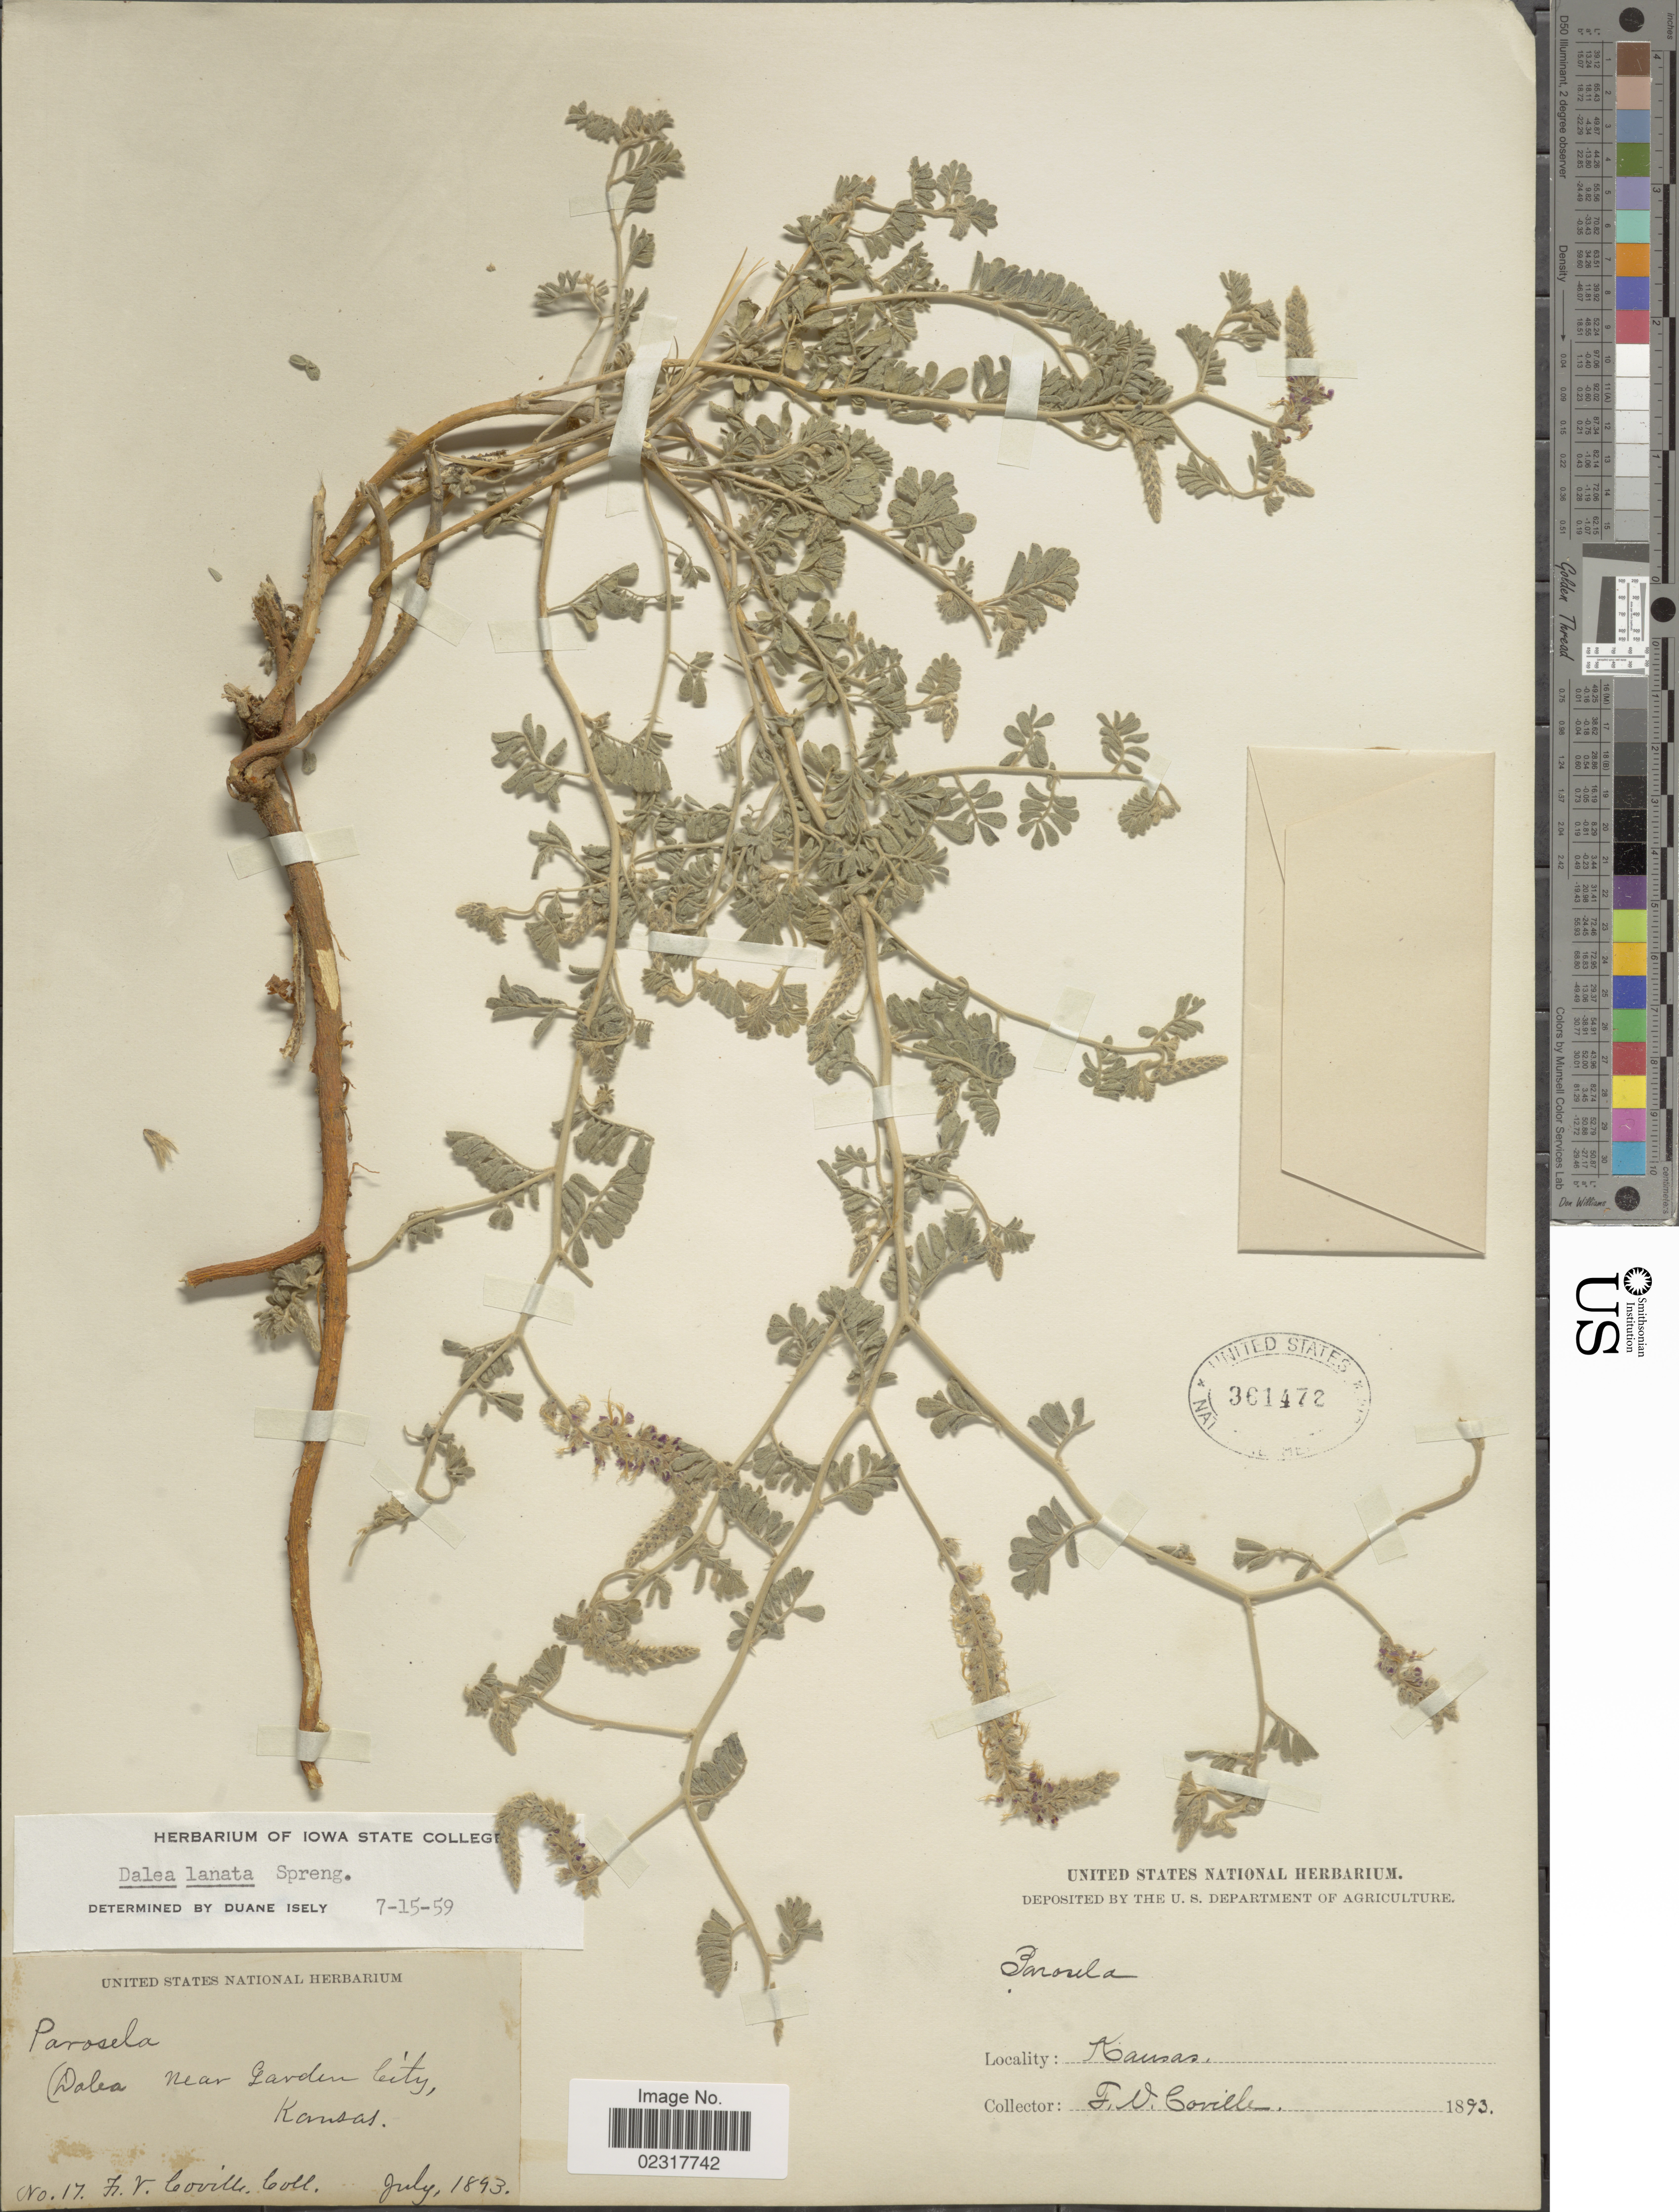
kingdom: Plantae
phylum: Tracheophyta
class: Magnoliopsida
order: Fabales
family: Fabaceae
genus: Dalea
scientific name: Dalea lanata var. lanata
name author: Spreng.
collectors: F. V. Coville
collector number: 17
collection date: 1893-07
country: United States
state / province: Kansas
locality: Dolea near Garden City, Kansas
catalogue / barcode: US 361472